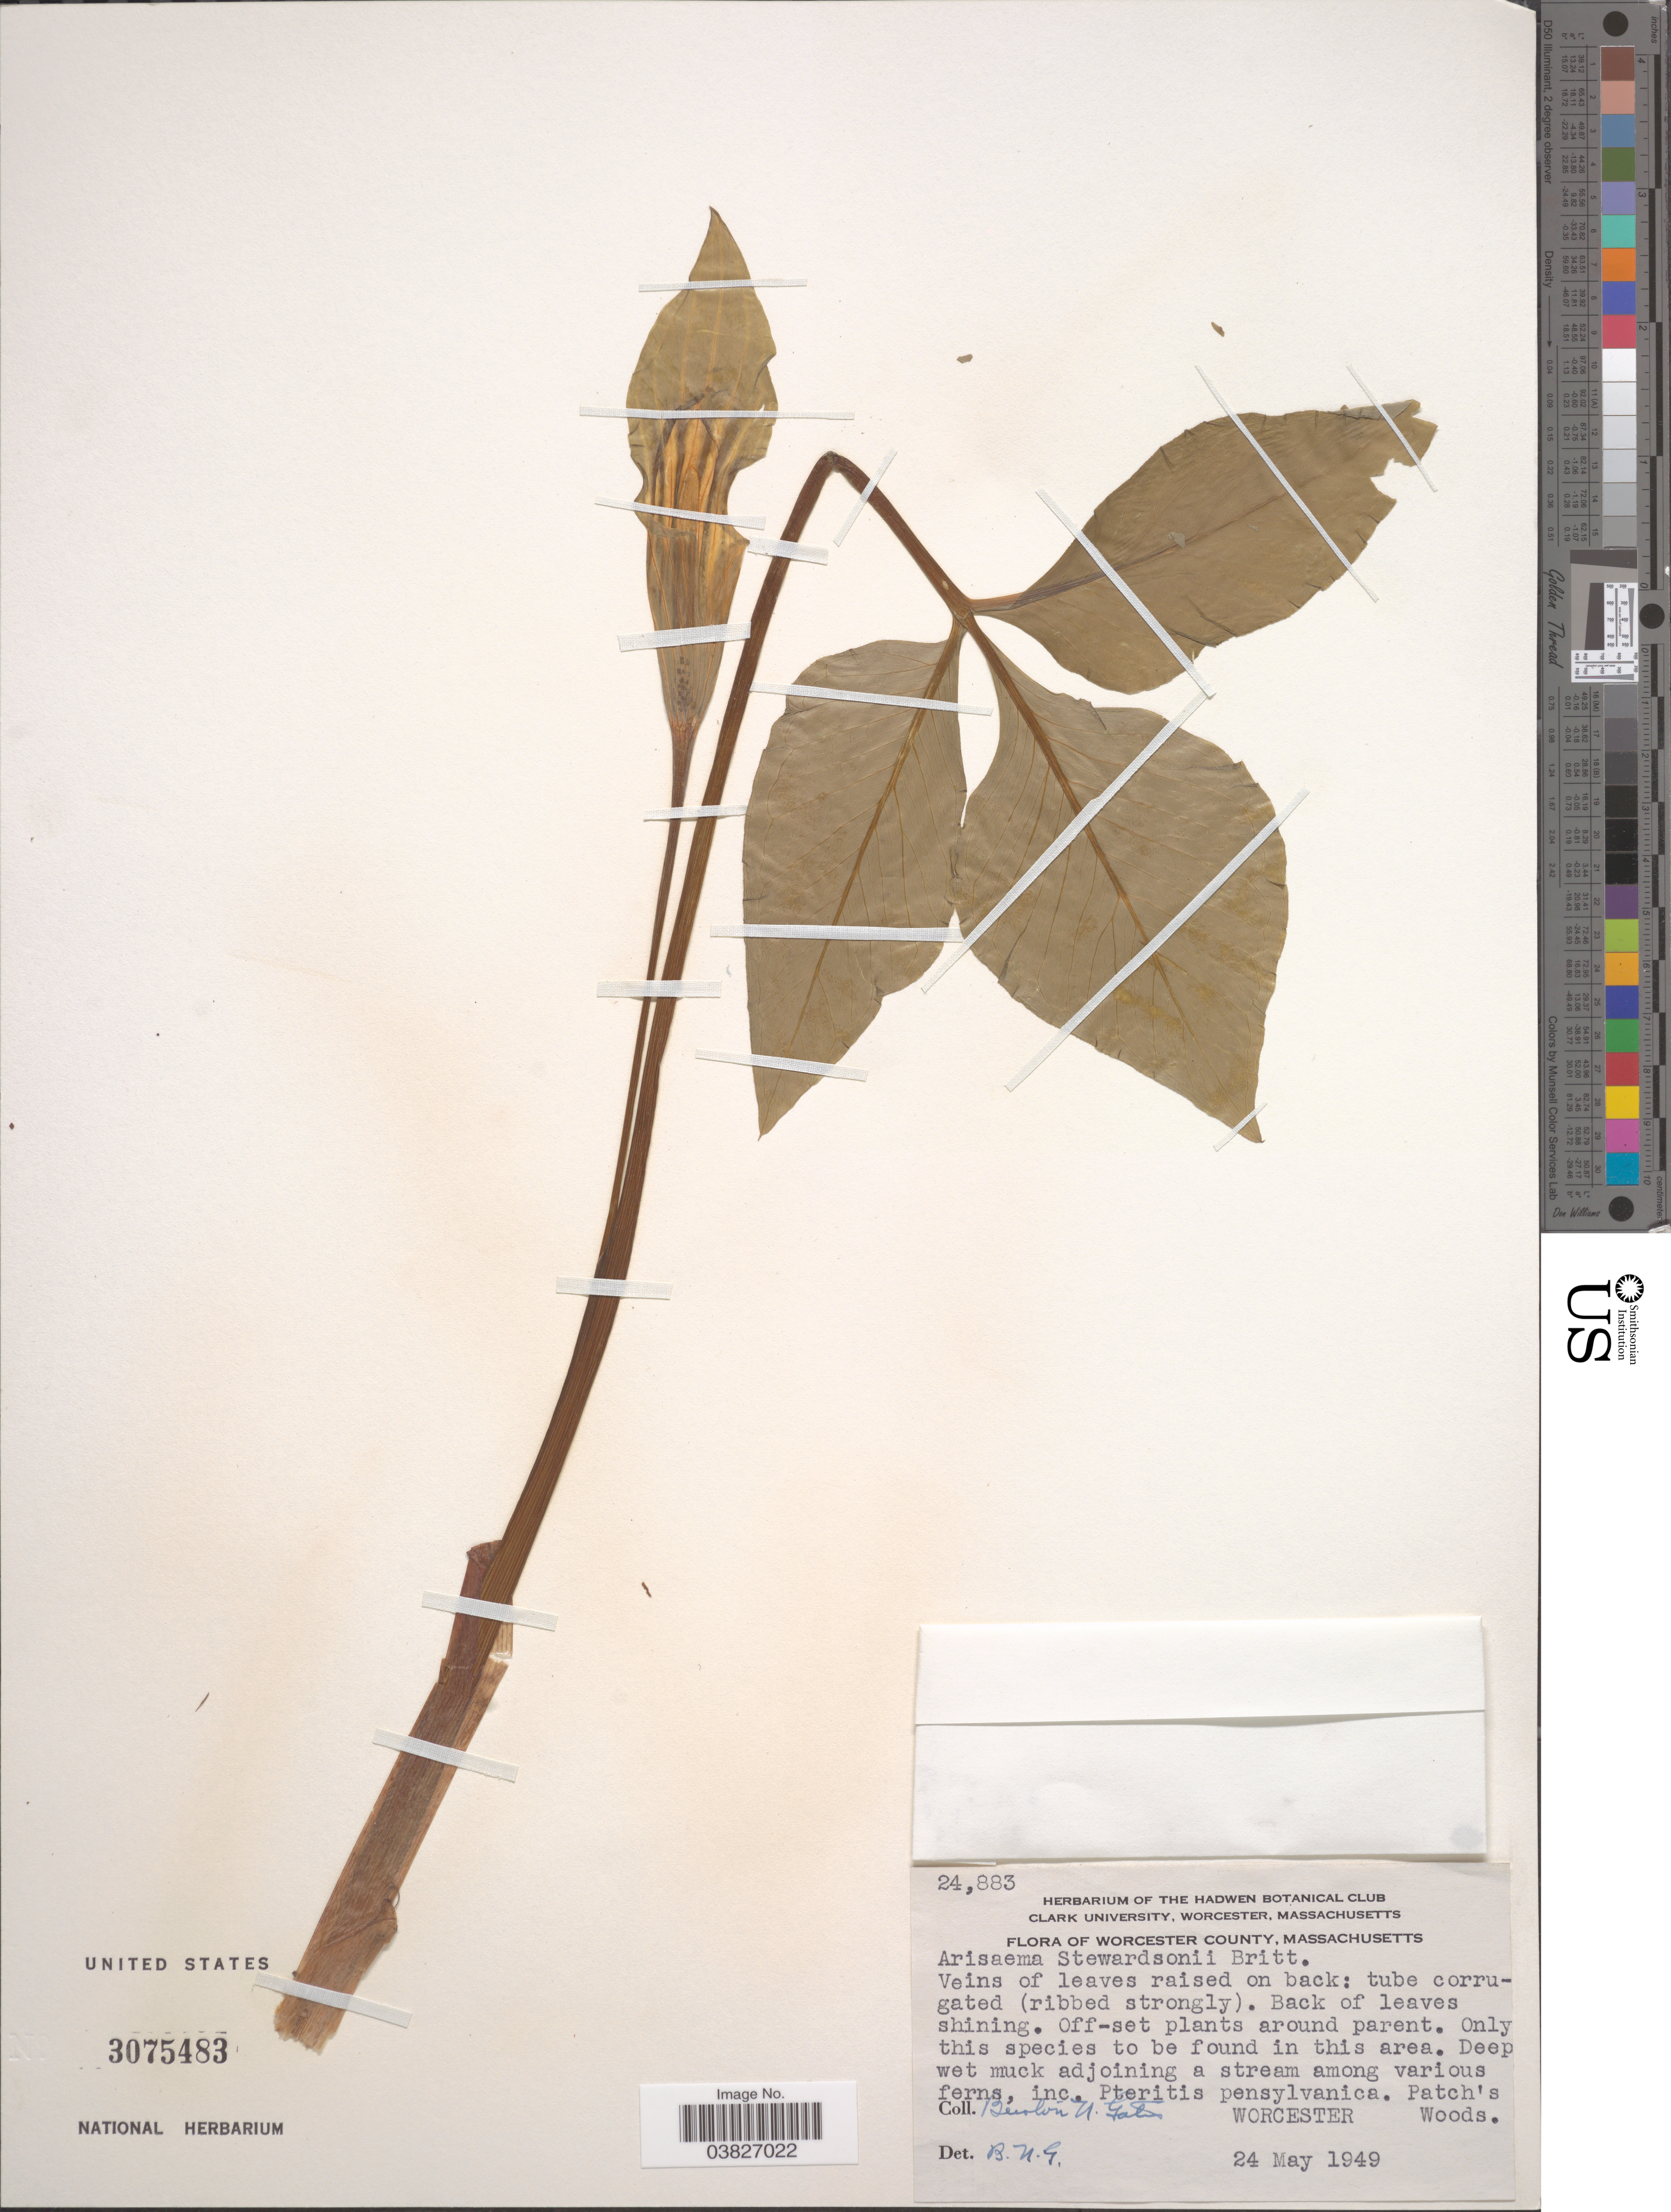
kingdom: Plantae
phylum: Tracheophyta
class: Liliopsida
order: Alismatales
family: Araceae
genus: Arisaema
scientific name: Arisaema stewardsonii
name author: Britton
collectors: B. N. Gates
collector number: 24883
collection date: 1949-05-24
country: United States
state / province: Massachusetts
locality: Worcester County. Worcester Woods.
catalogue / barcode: US 3075483